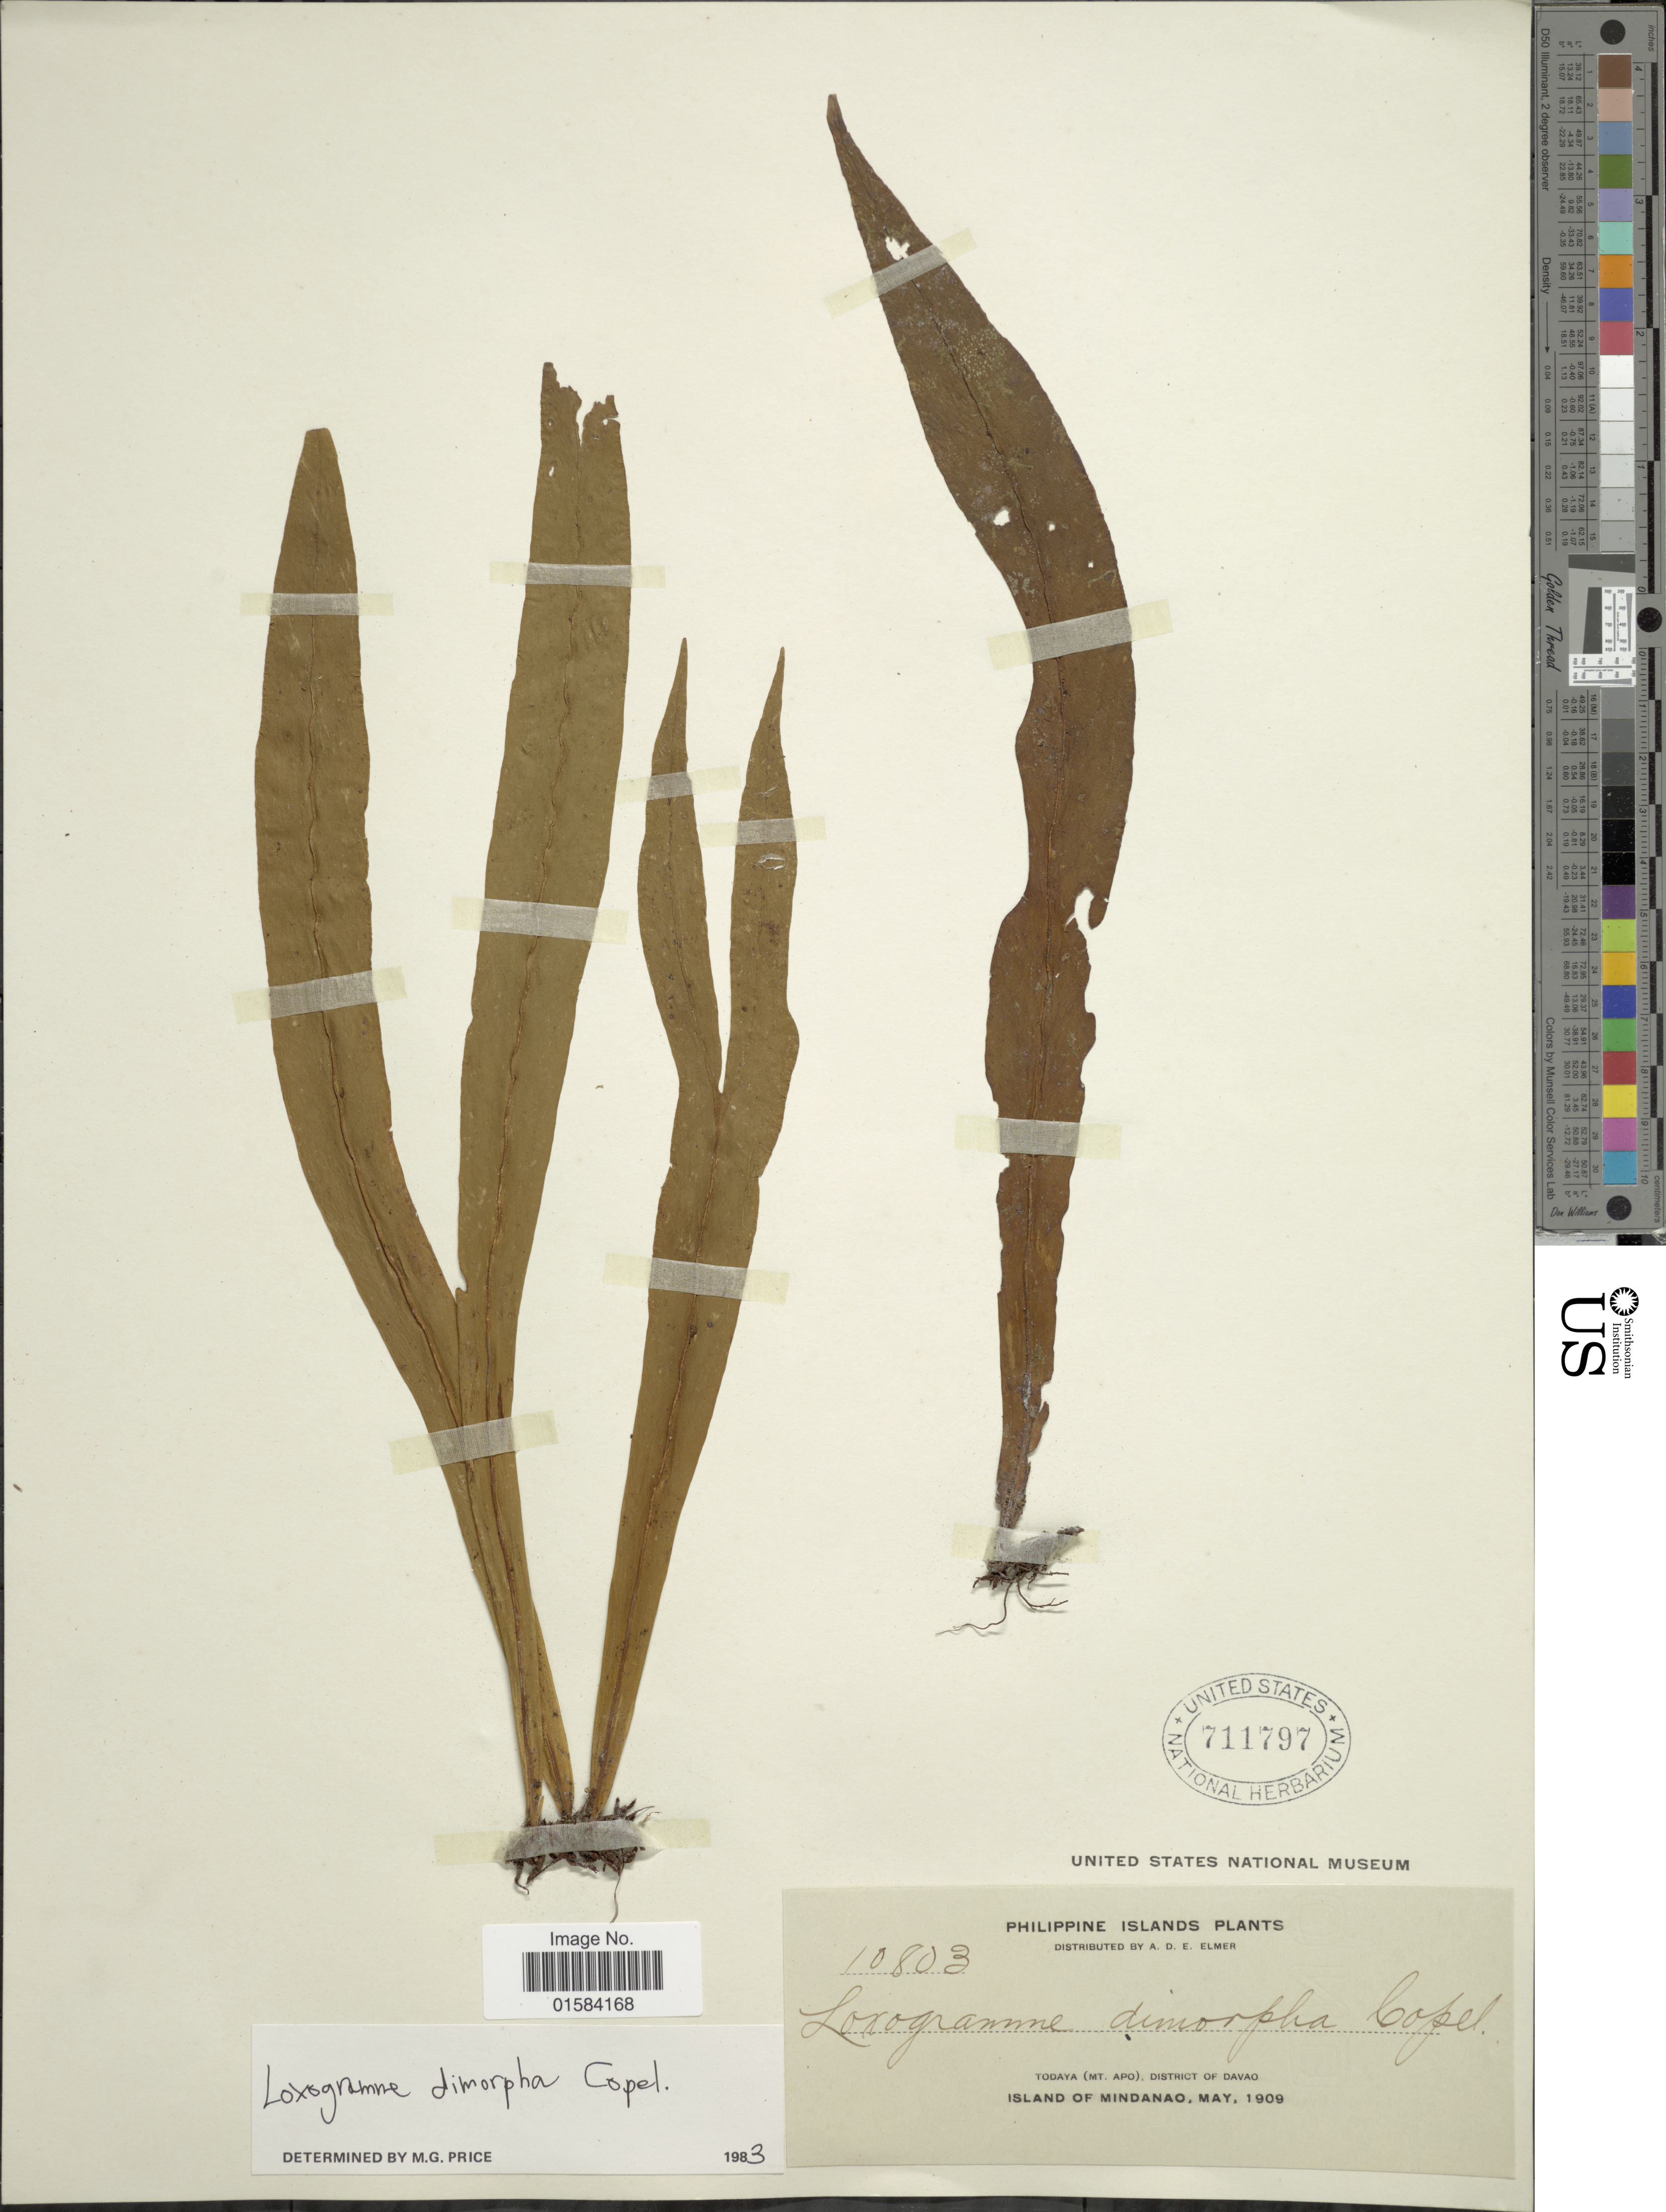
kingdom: Plantae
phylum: Tracheophyta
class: Polypodiopsida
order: Polypodiales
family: Polypodiaceae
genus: Loxogramme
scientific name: Loxogramme dimorpha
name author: Copel. in Elmer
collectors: A. D. E. Elmer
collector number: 10803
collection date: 1909-05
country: Philippines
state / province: Davao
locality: Philippine Islands, Todaya (Mt Apo) District of Davao, island of Mindanao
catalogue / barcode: US 711797